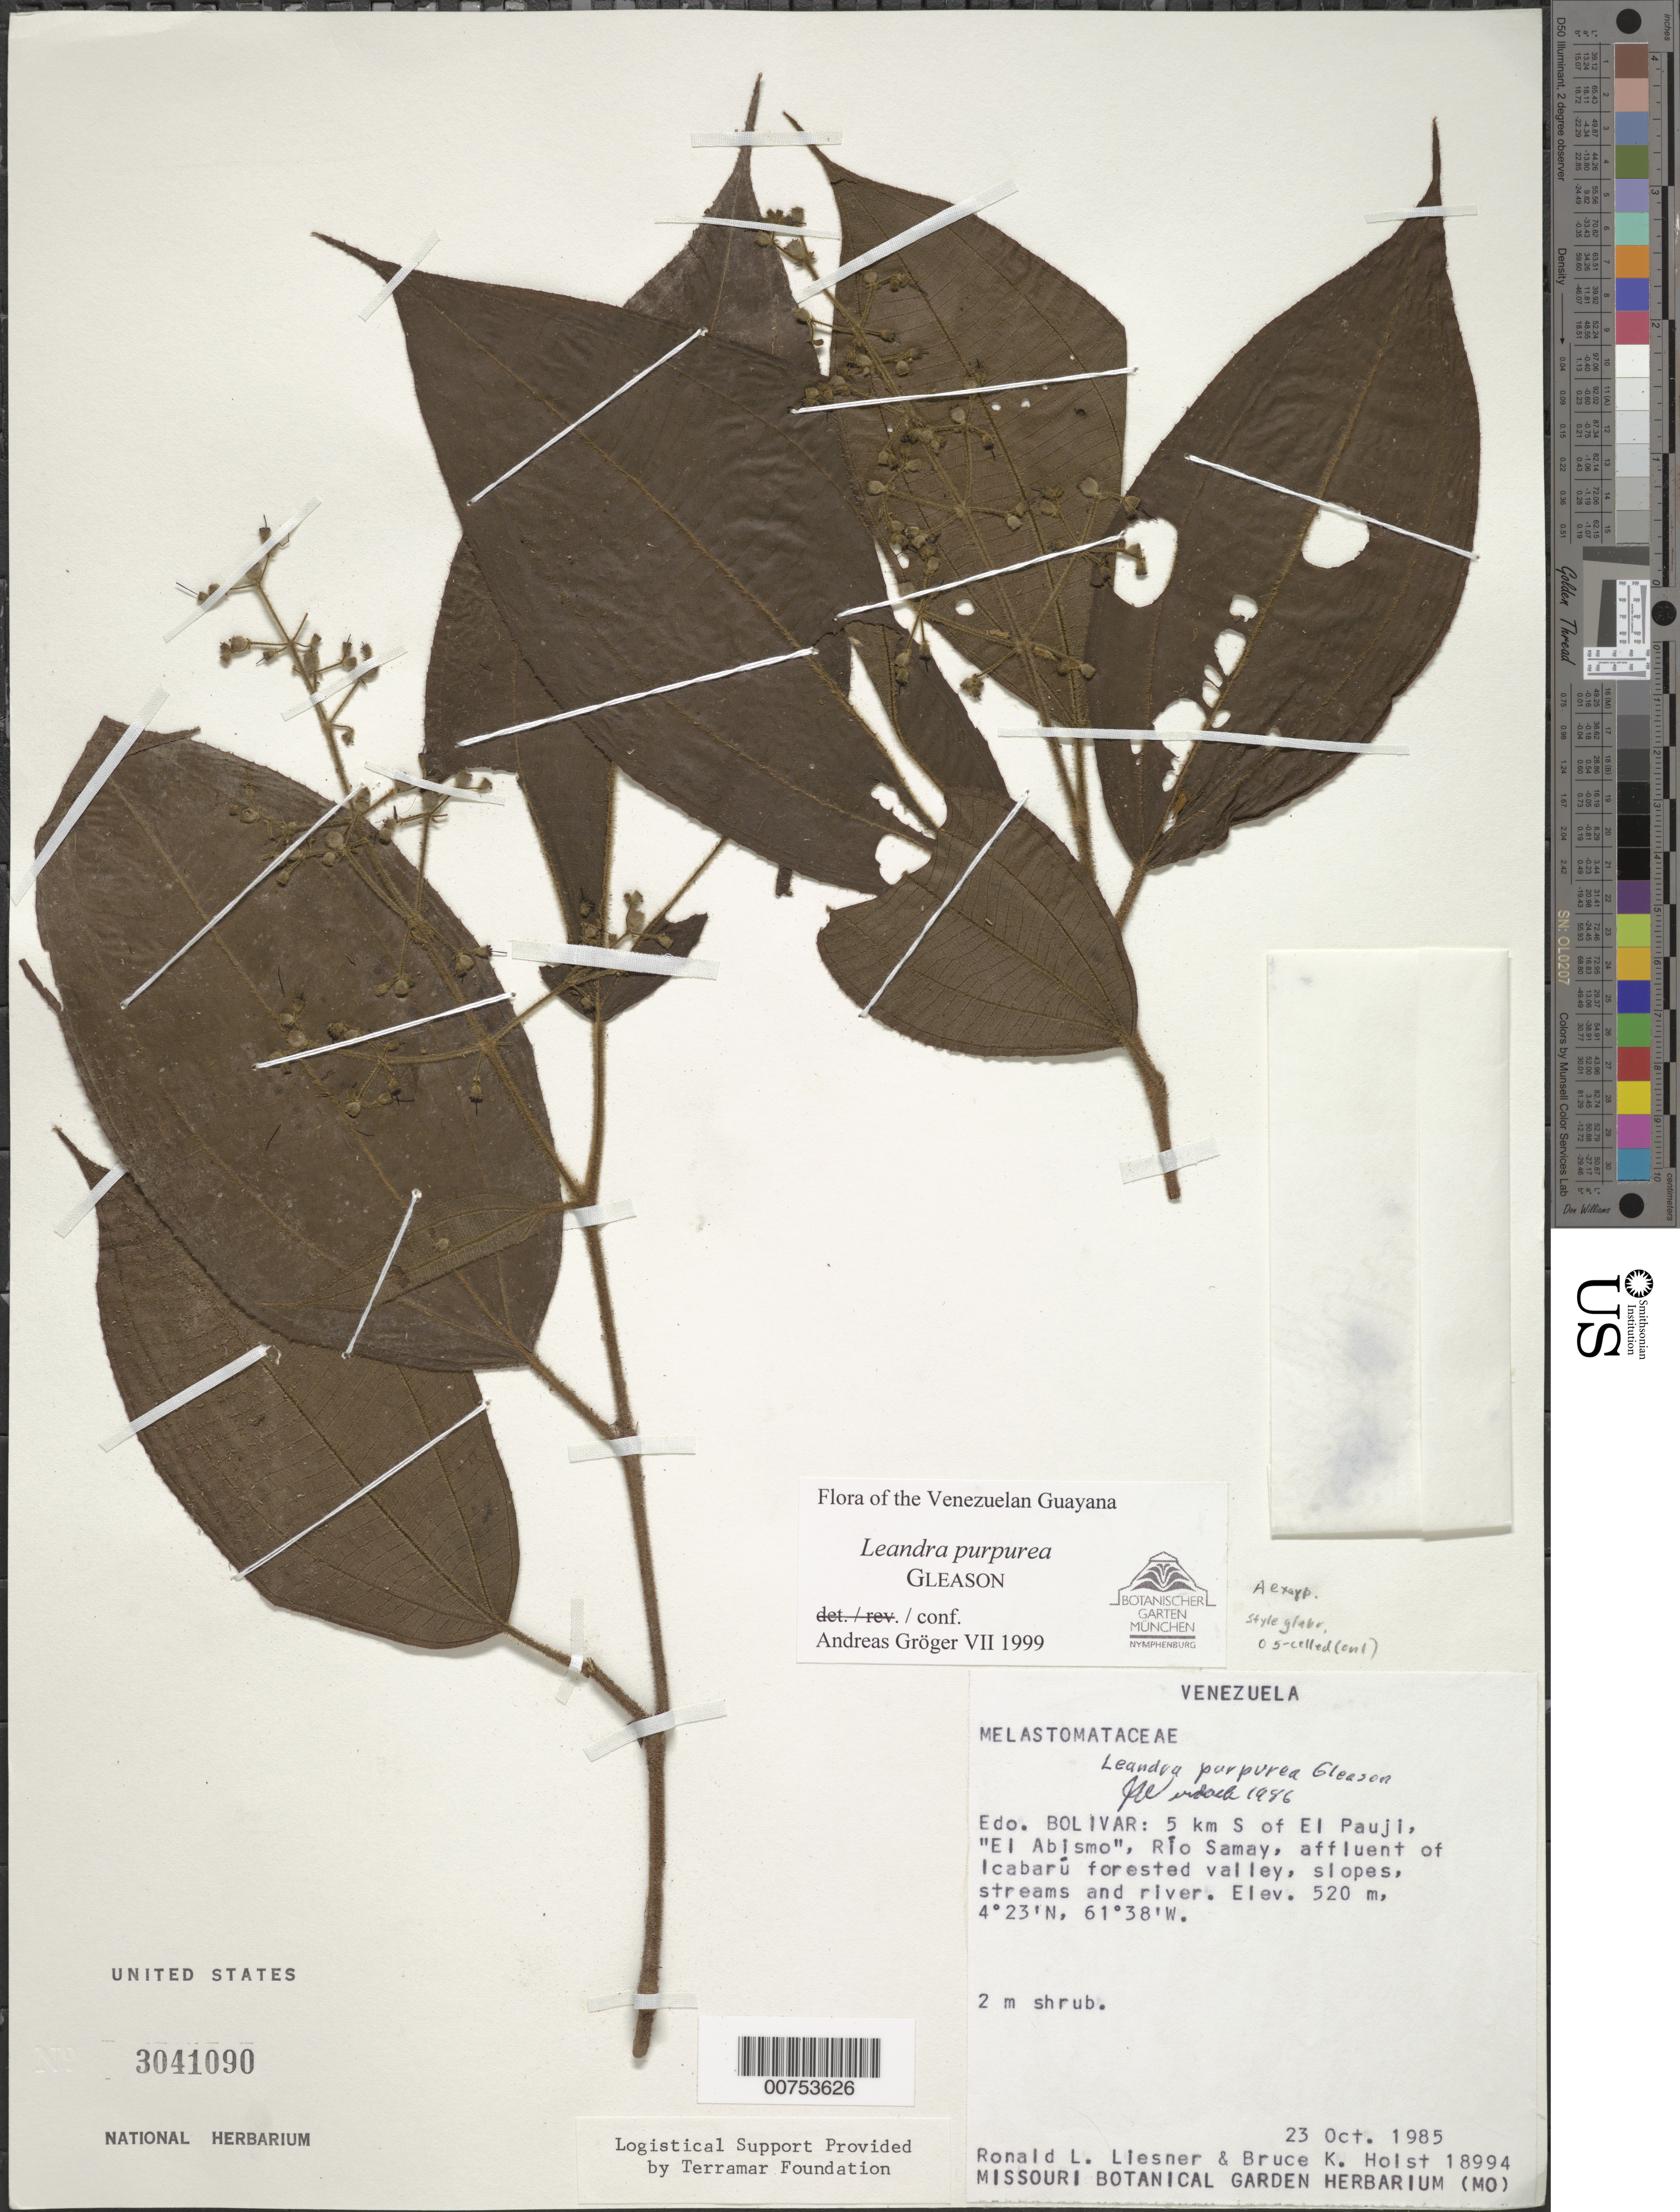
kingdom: Plantae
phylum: Tracheophyta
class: Magnoliopsida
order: Myrtales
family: Melastomataceae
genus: Leandra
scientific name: Leandra purpurea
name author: Gleason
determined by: Gröger, A.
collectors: R. L. Liesner & B. Holst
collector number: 18994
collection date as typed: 23-Oct-85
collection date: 1985-10-23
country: Venezuela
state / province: Bolívar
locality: El Pauji, 5 km S of, "El Abismo", Río Samay, affluent of Icabarú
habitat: Forested valley, slopes, streams and river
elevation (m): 520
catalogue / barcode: US 3041090